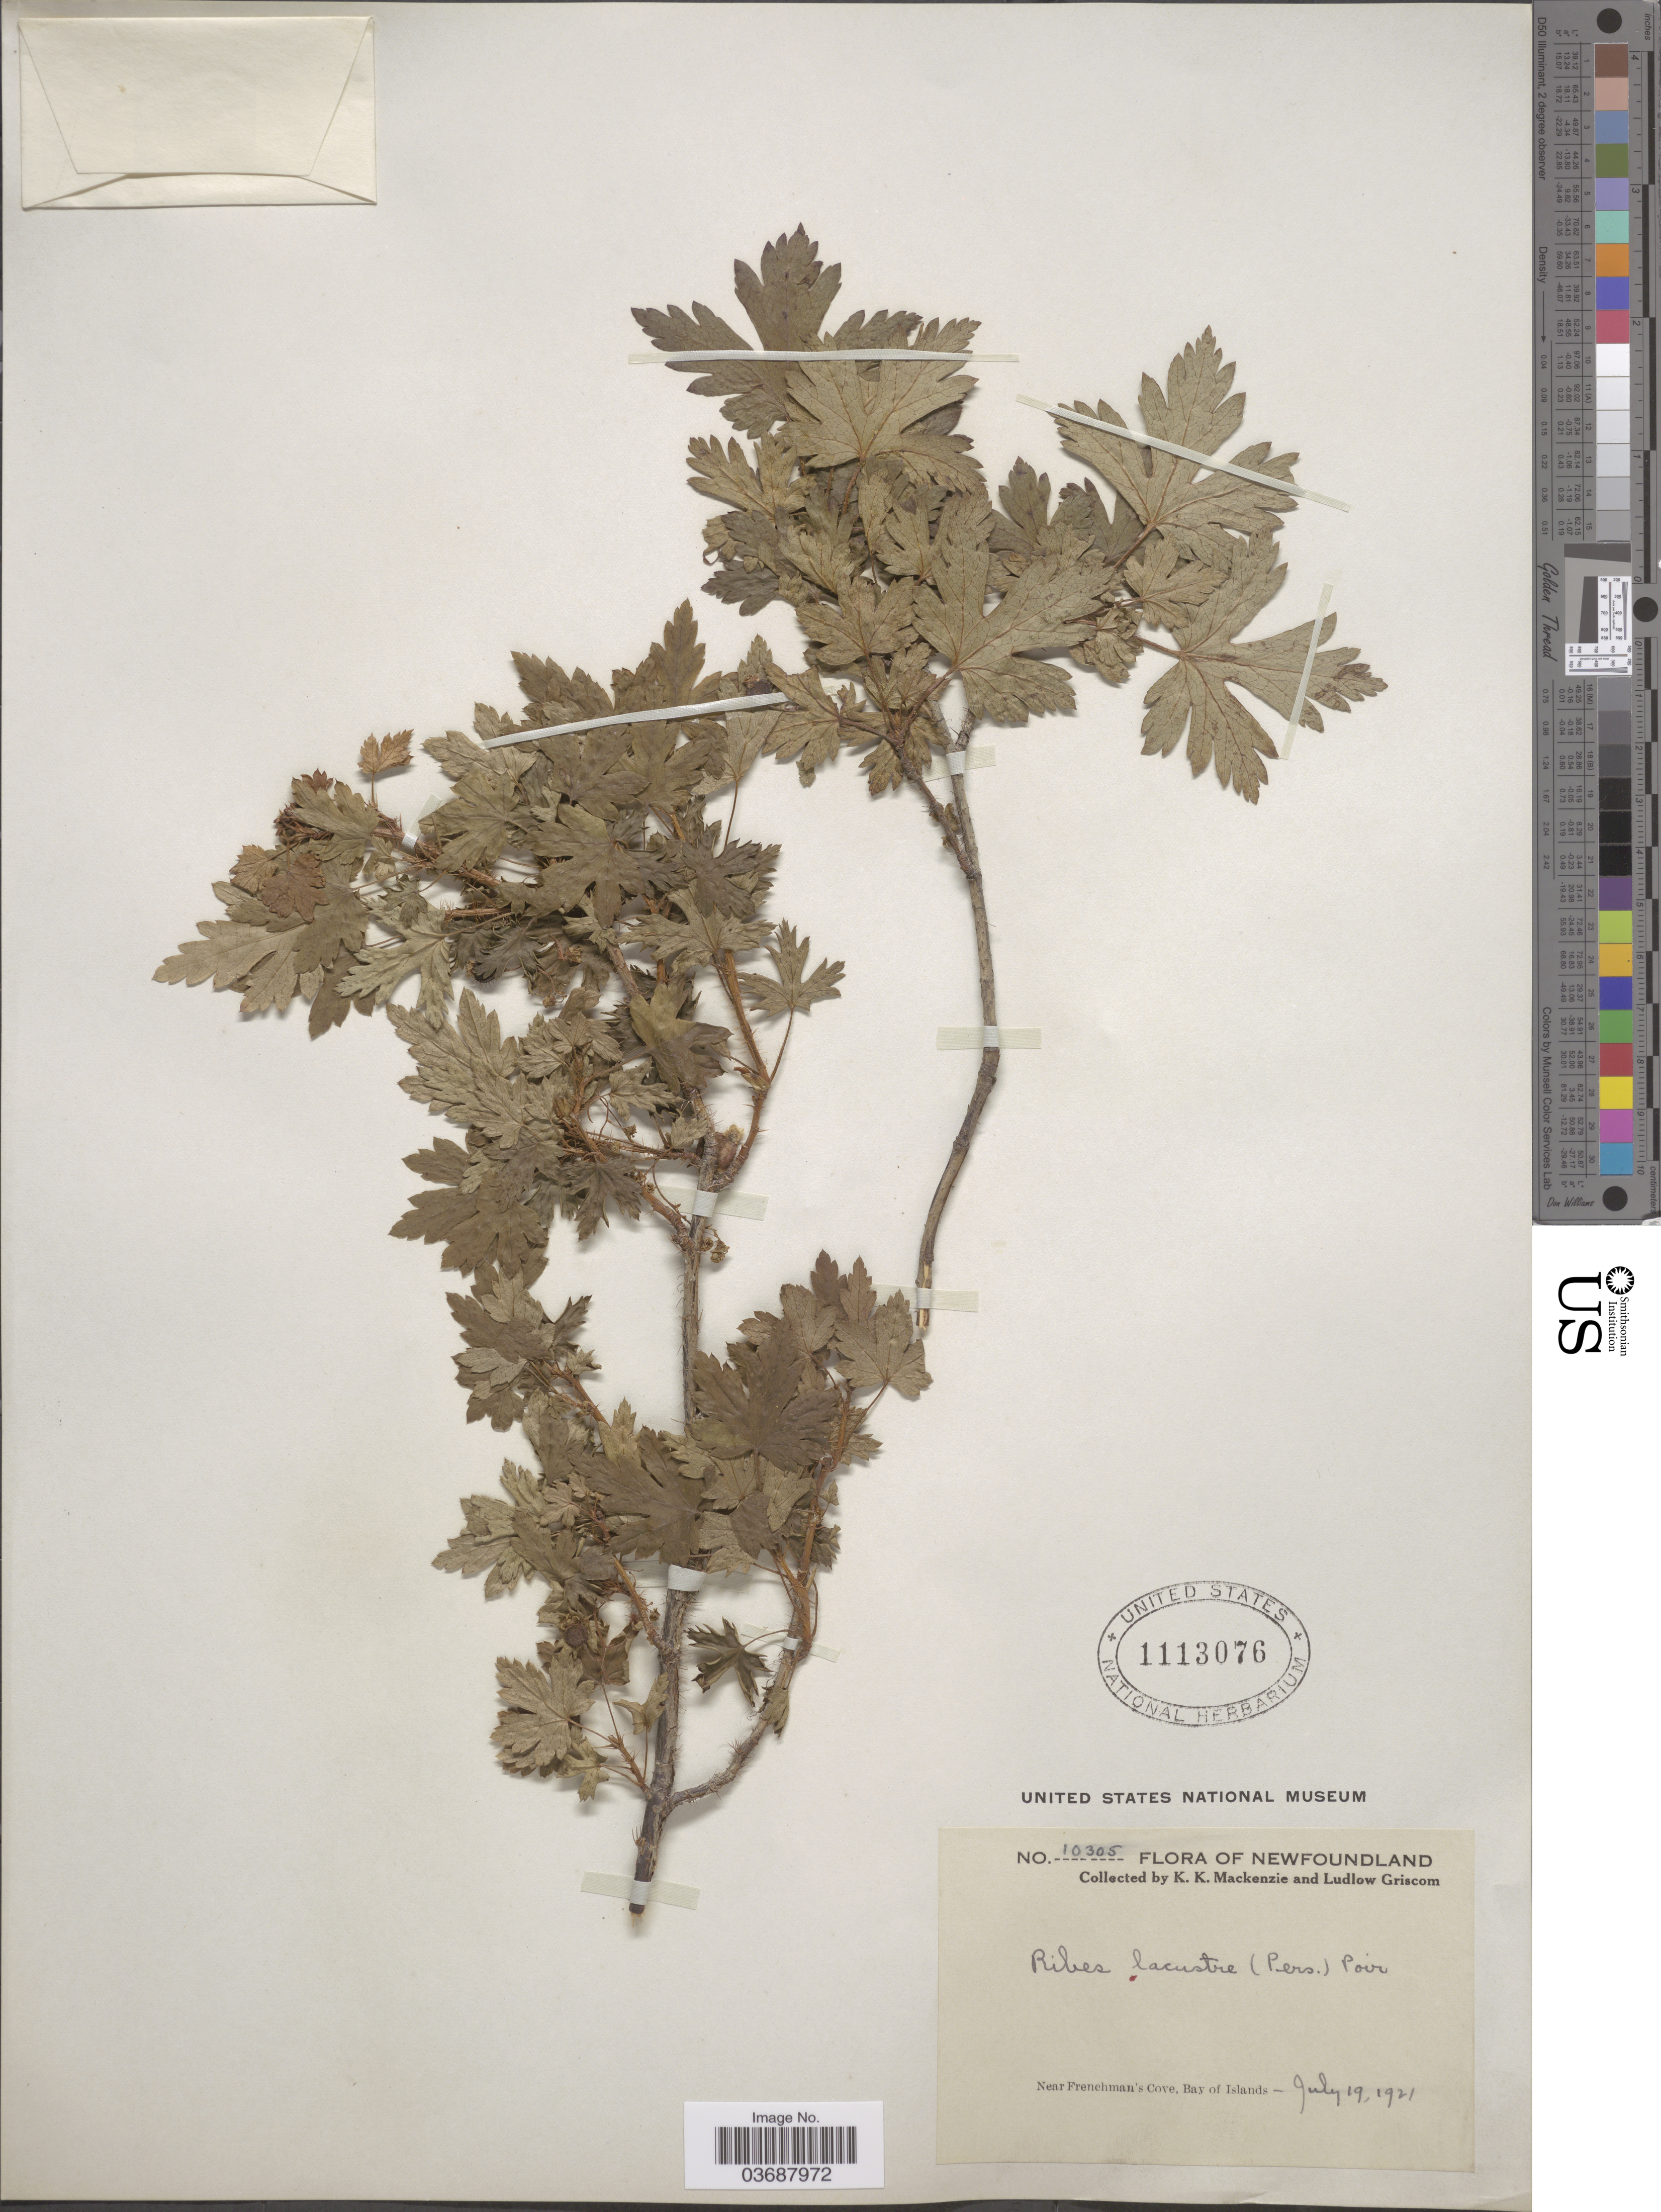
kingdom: Plantae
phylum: Tracheophyta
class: Magnoliopsida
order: Saxifragales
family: Grossulariaceae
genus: Ribes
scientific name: Ribes lacustre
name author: (Pers.) Poir.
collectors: K. K. Mackenzie & L. Griscom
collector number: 10305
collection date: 1921-07-19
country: Canada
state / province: Newfoundland and Labrador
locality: Near Frenchman's Cove, Bay of Islands.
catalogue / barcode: US 1113076